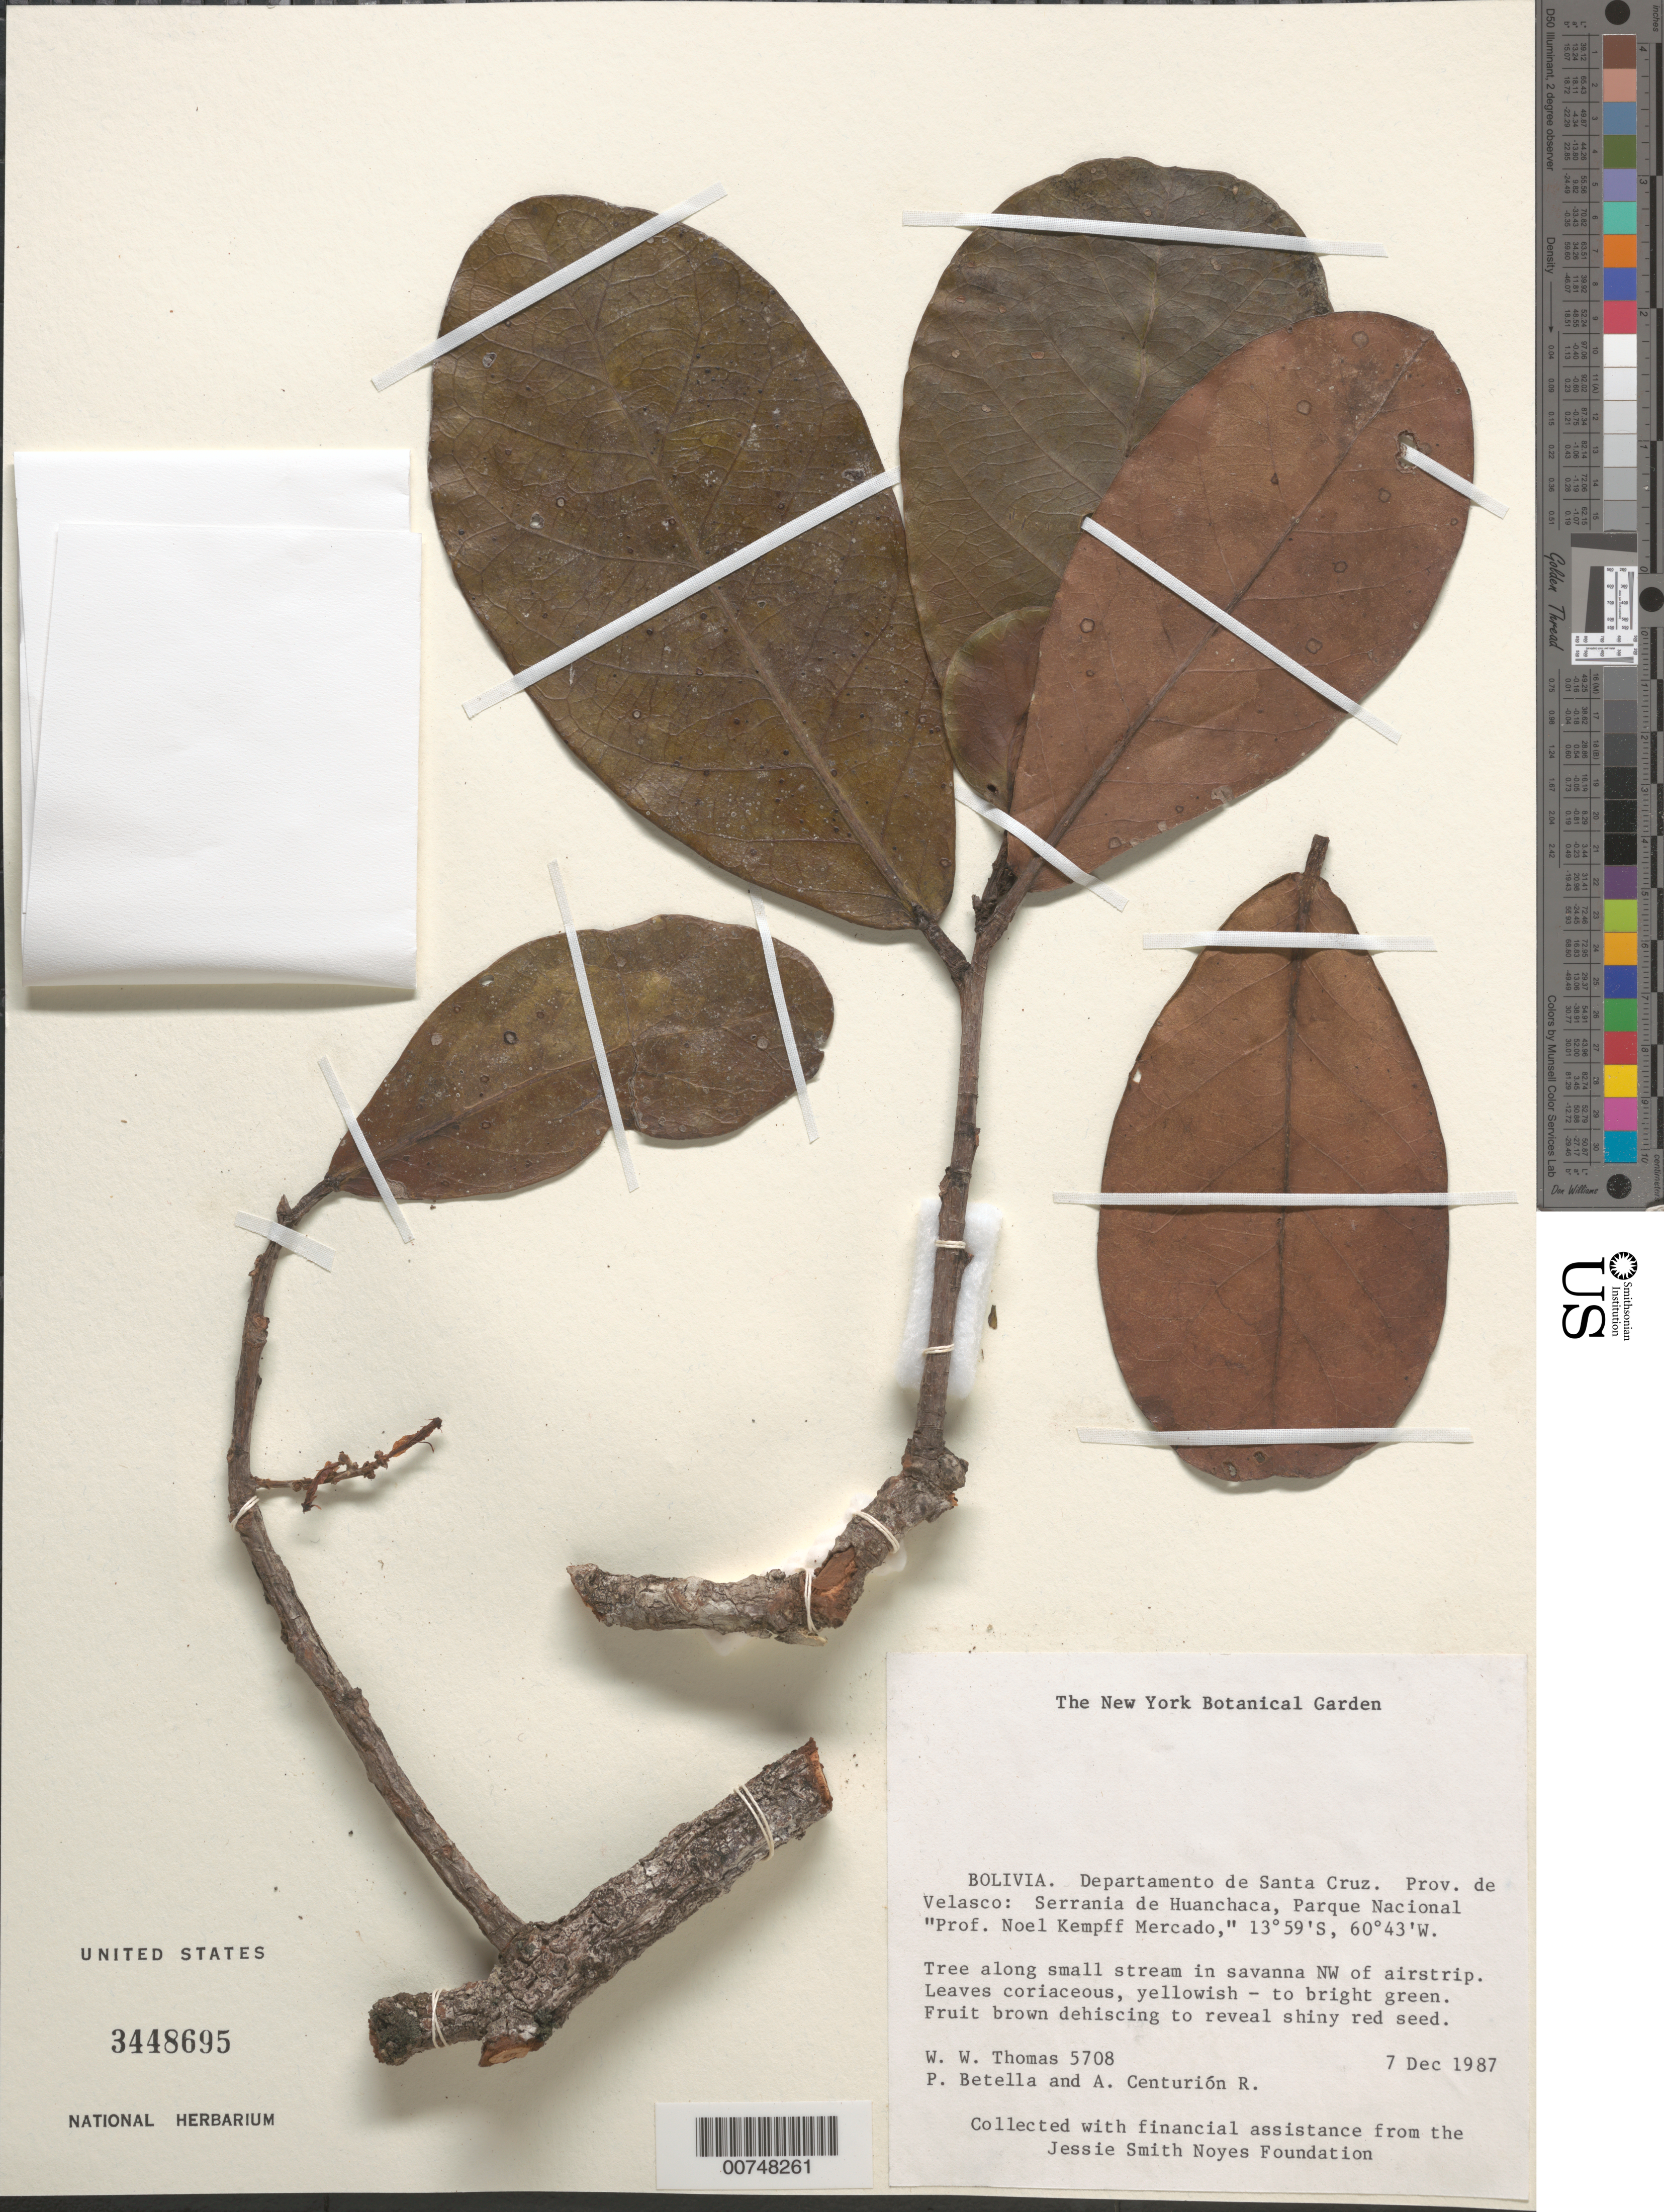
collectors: W. W. Thomas, P. Betella & A. Centurión R.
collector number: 5708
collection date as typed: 7 Dec 1987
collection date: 1987-12-07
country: Bolivia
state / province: Santa Cruz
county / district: Prov. de Velasco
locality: Serrania de Huanchaca, Parque Nacional "Prof. Noel Kempff Mercado", savanna NW of airstrip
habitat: along small stream in savanna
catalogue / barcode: US 3448695